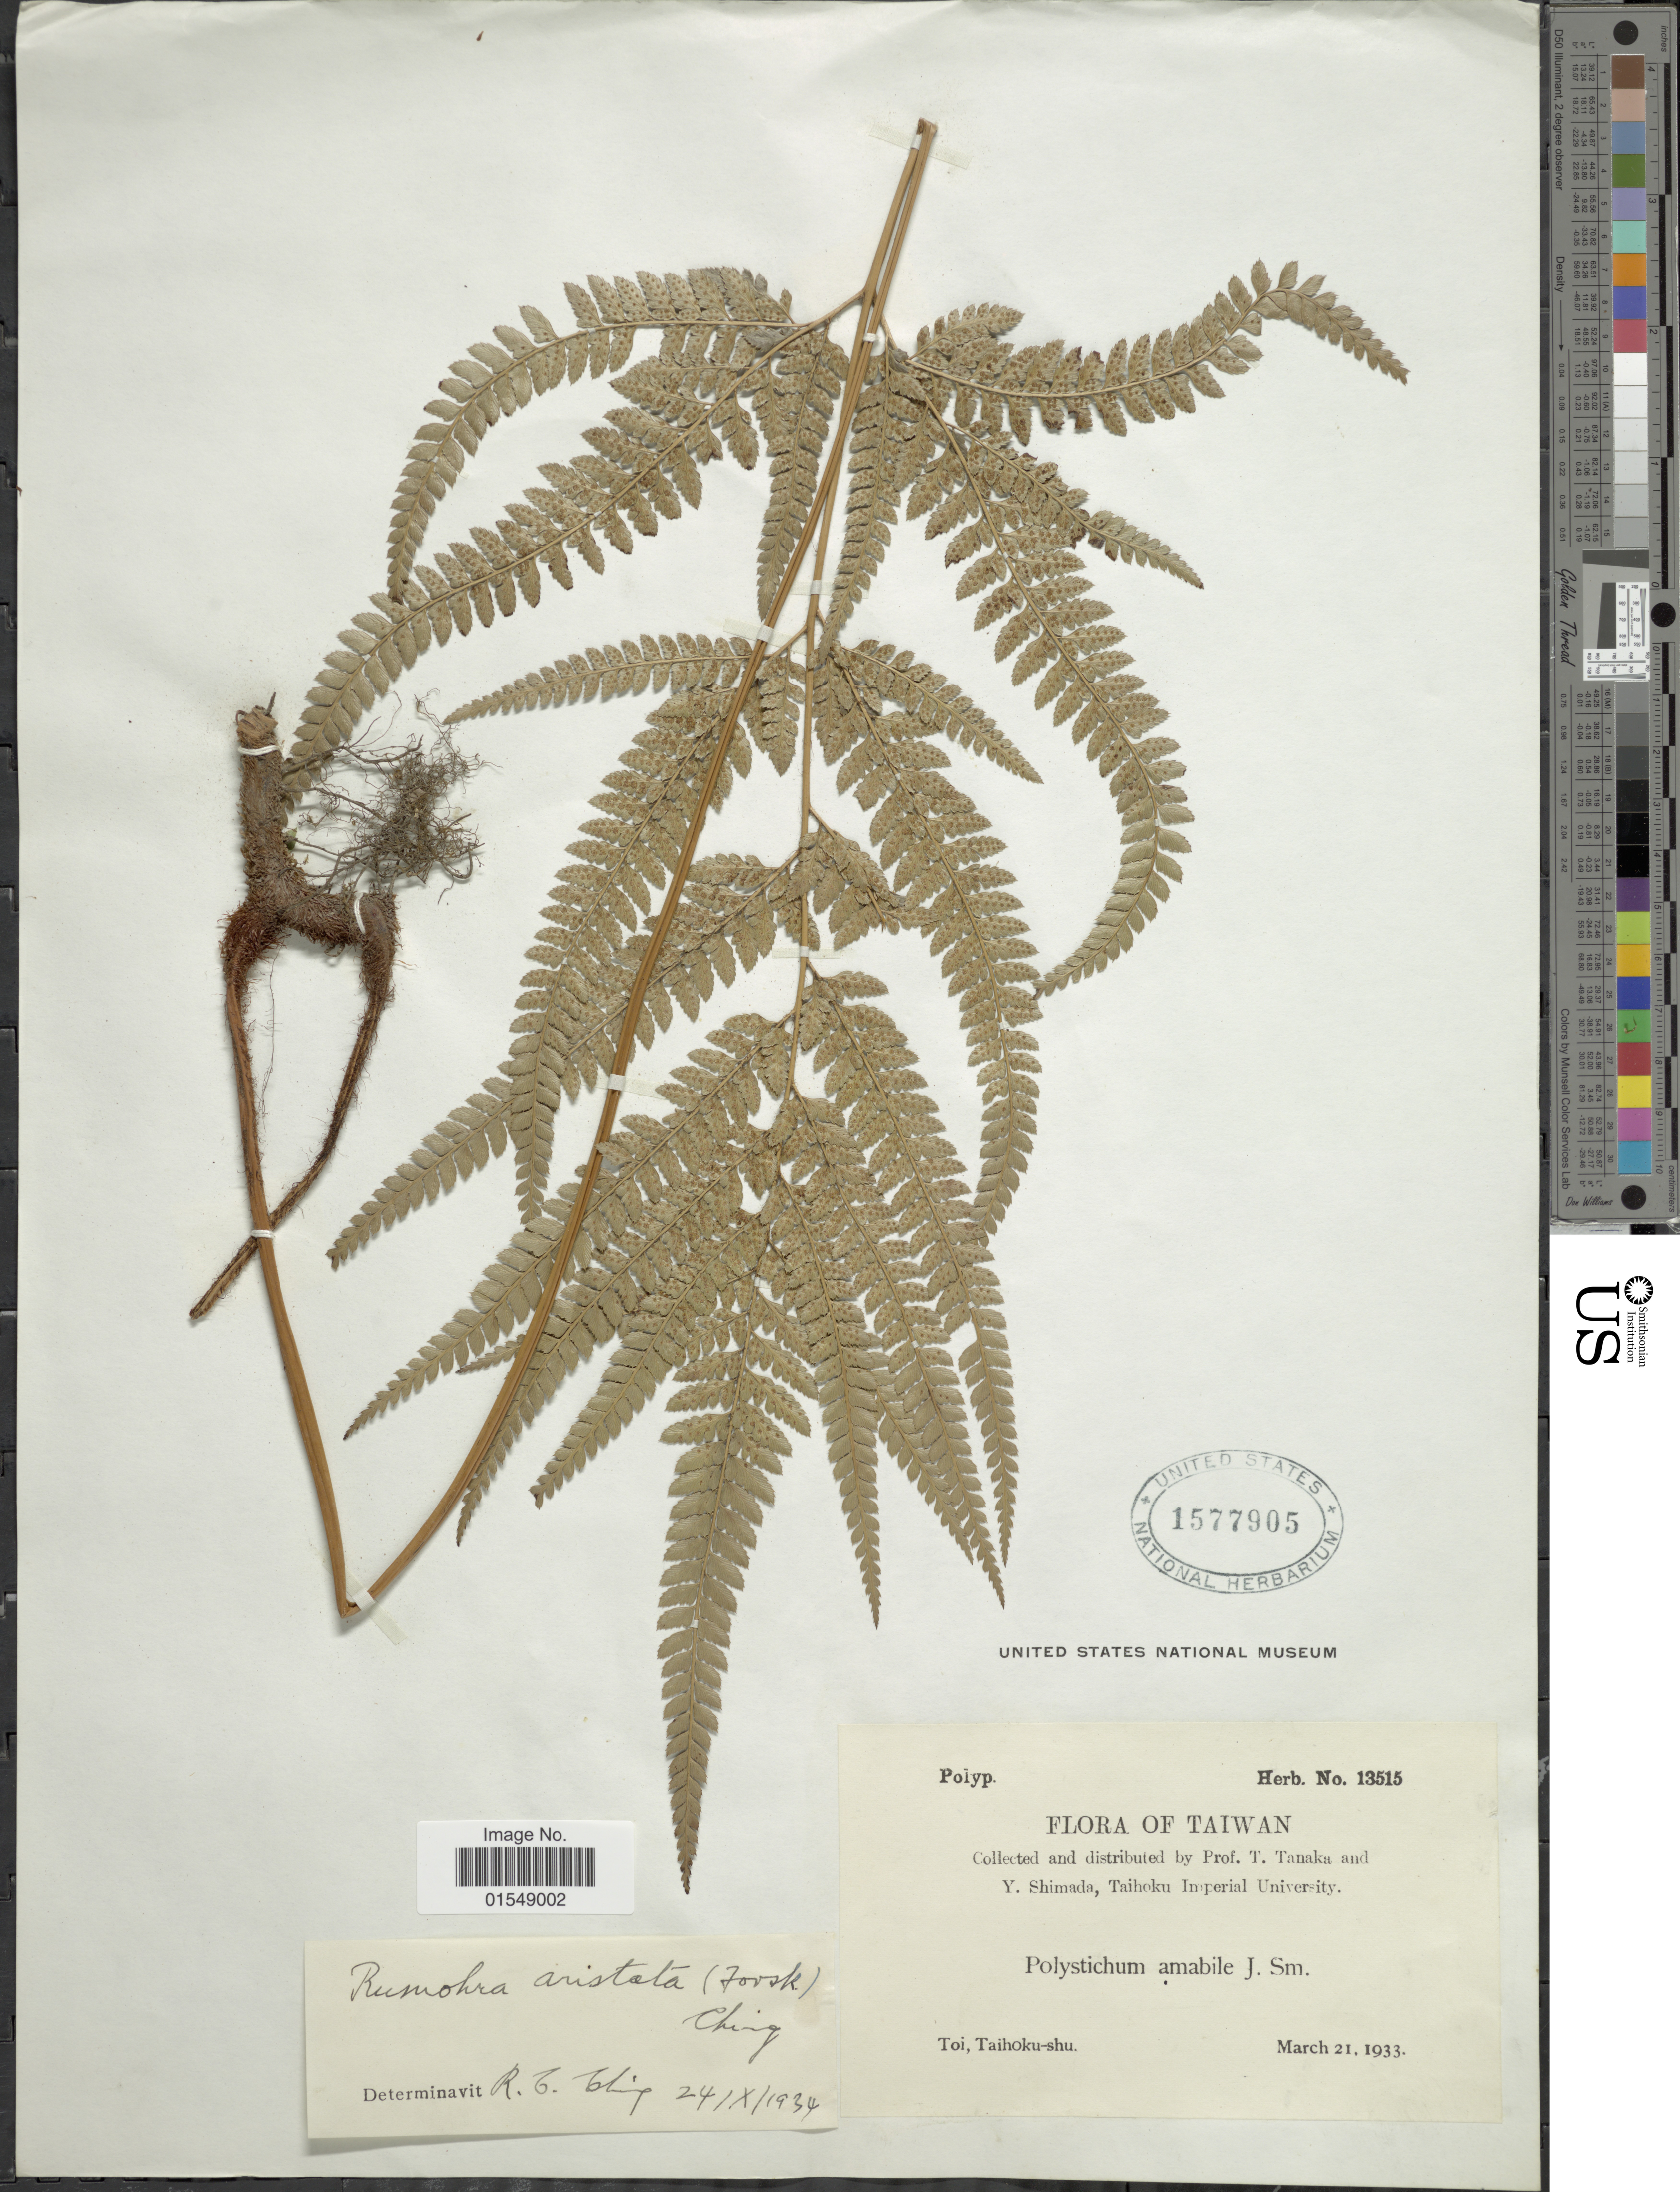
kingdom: Plantae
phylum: Tracheophyta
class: Polypodiopsida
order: Polypodiales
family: Dryopteridaceae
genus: Arachniodes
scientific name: Arachniodes aristata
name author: (G. Forst.) Tindale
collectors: T. Tanaka & Y. Shimada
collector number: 13515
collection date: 1933-03-21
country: Taiwan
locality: Toi, Taihoku-shu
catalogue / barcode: US 1577905